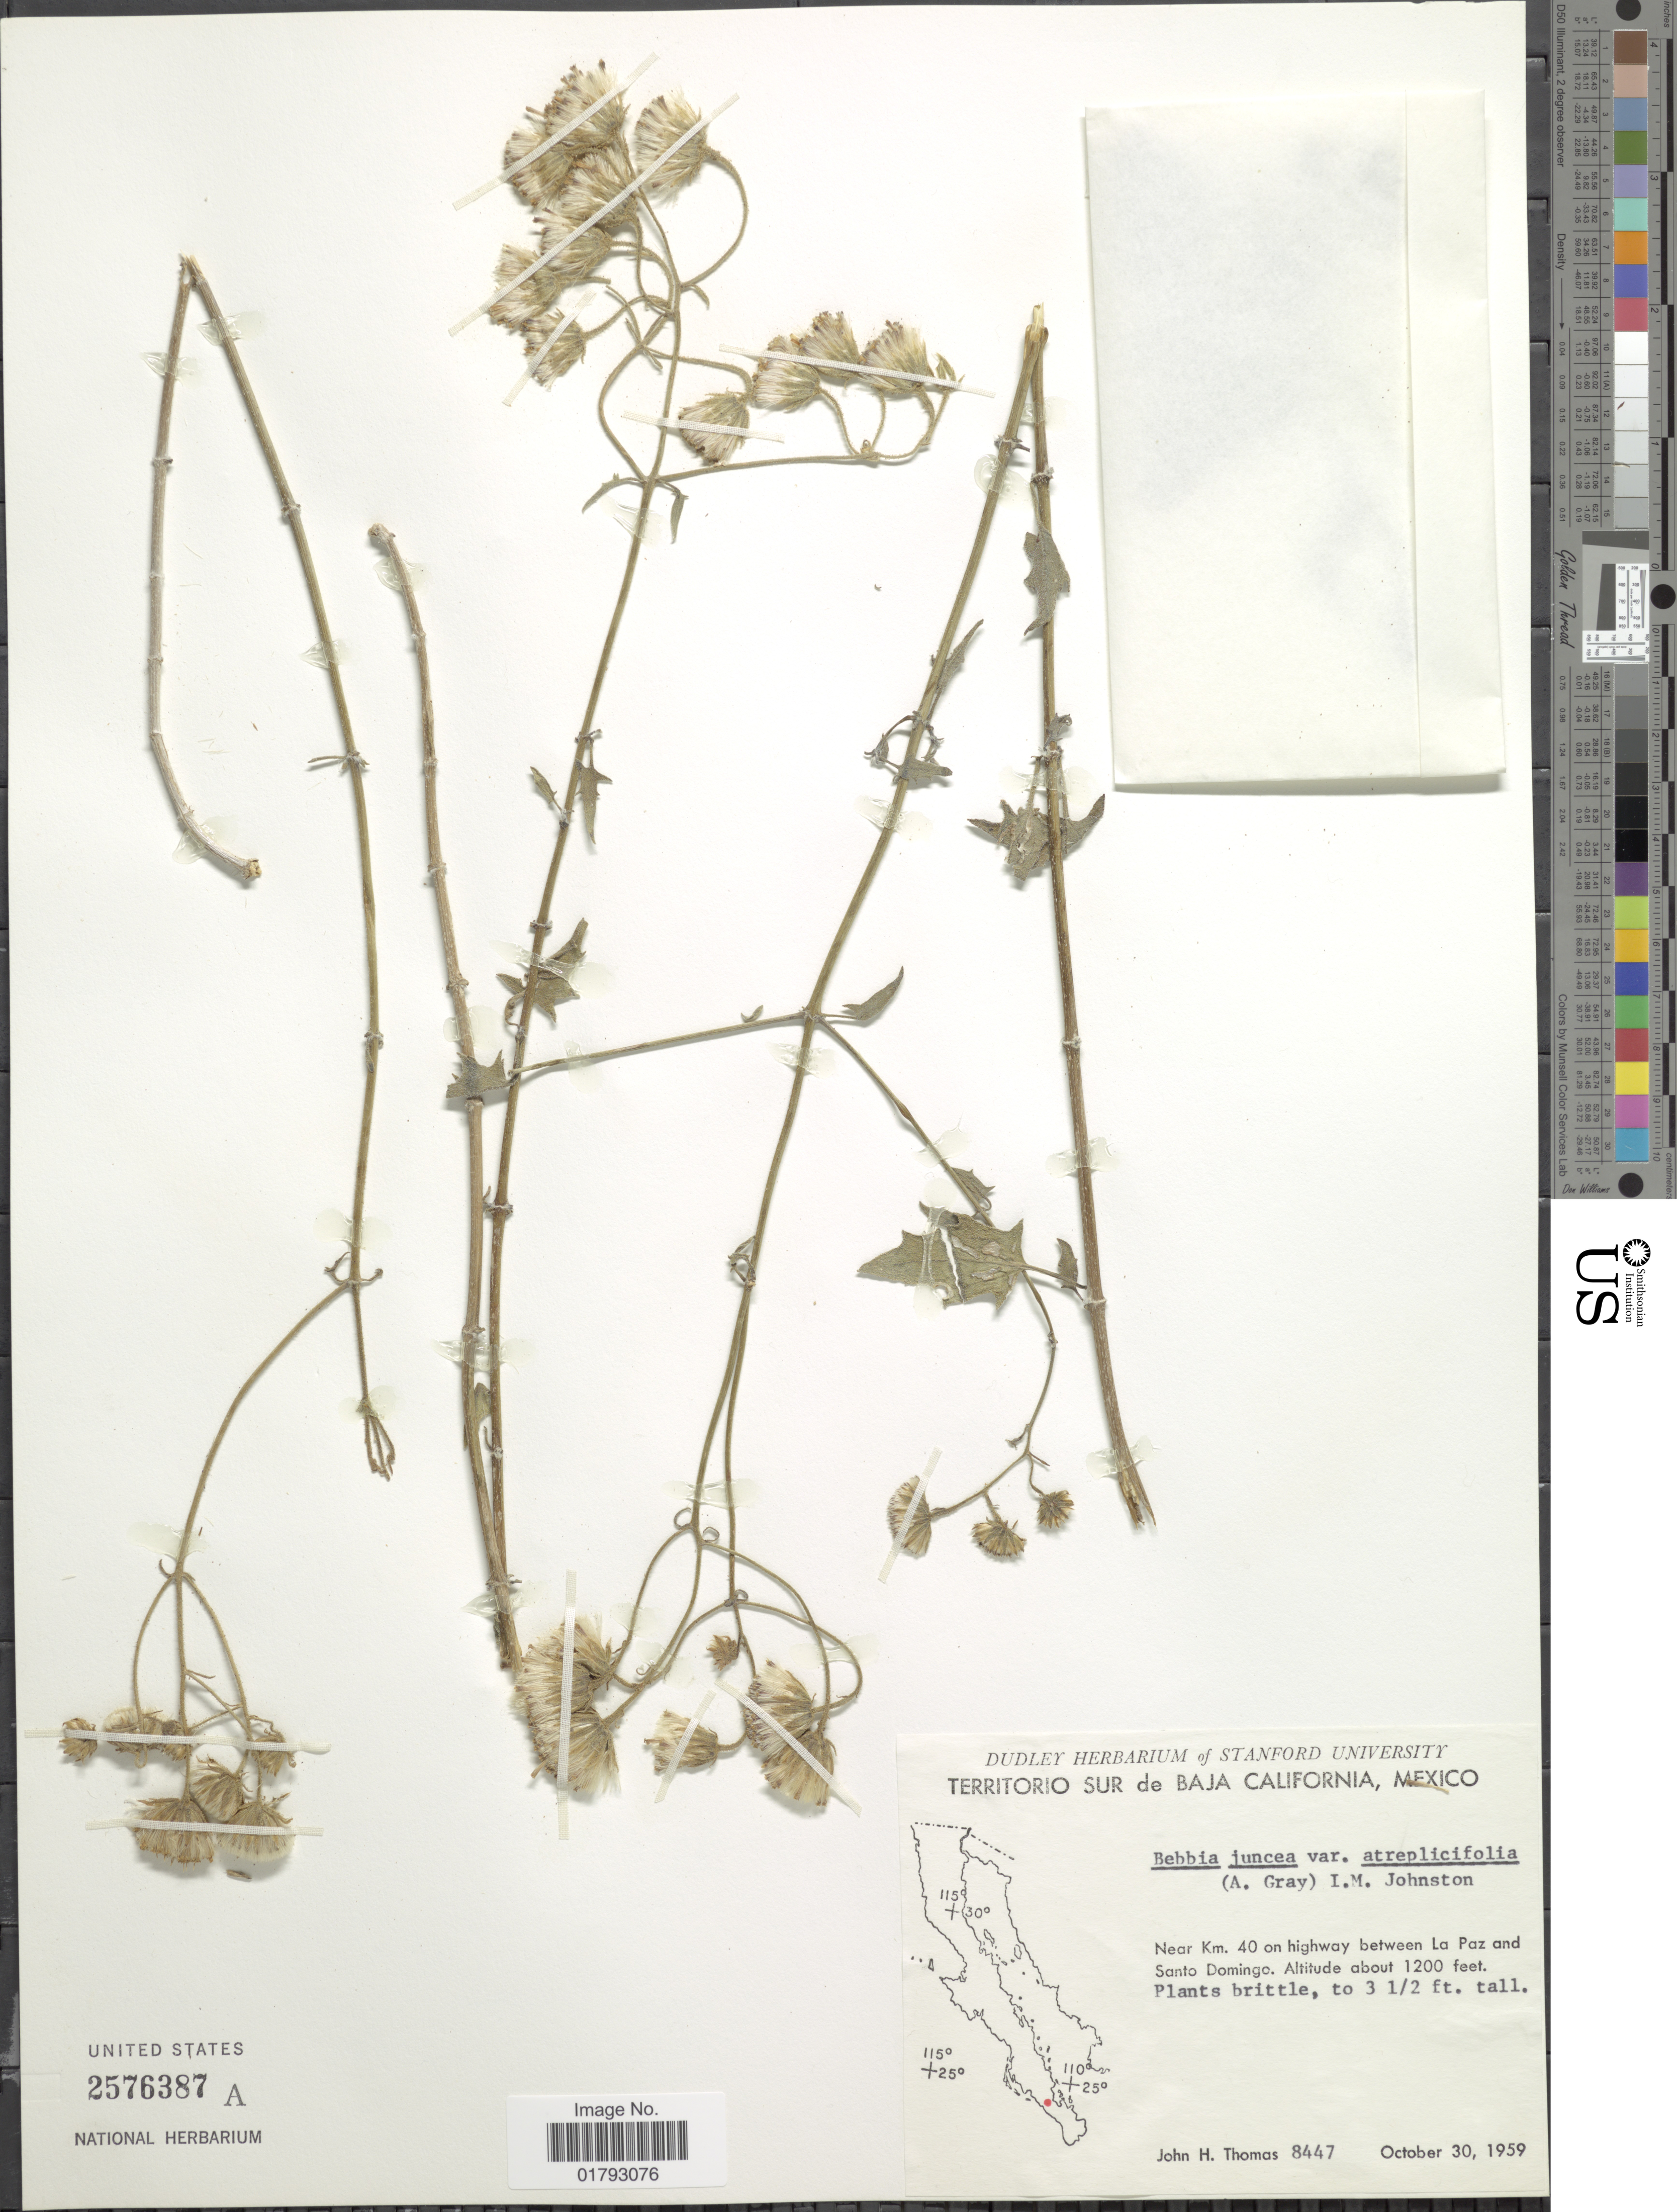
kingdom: Plantae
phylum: Tracheophyta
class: Magnoliopsida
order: Asterales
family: Asteraceae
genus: Bebbia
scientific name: Bebbia atriplicifolia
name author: (A. Gray) Greene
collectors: J. H. Thomas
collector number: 8447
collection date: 1959-10-30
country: Mexico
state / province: Baja California Sur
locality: Near km.40 on highway between La Paz and Santo Domingo.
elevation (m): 366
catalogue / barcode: US 2576387A